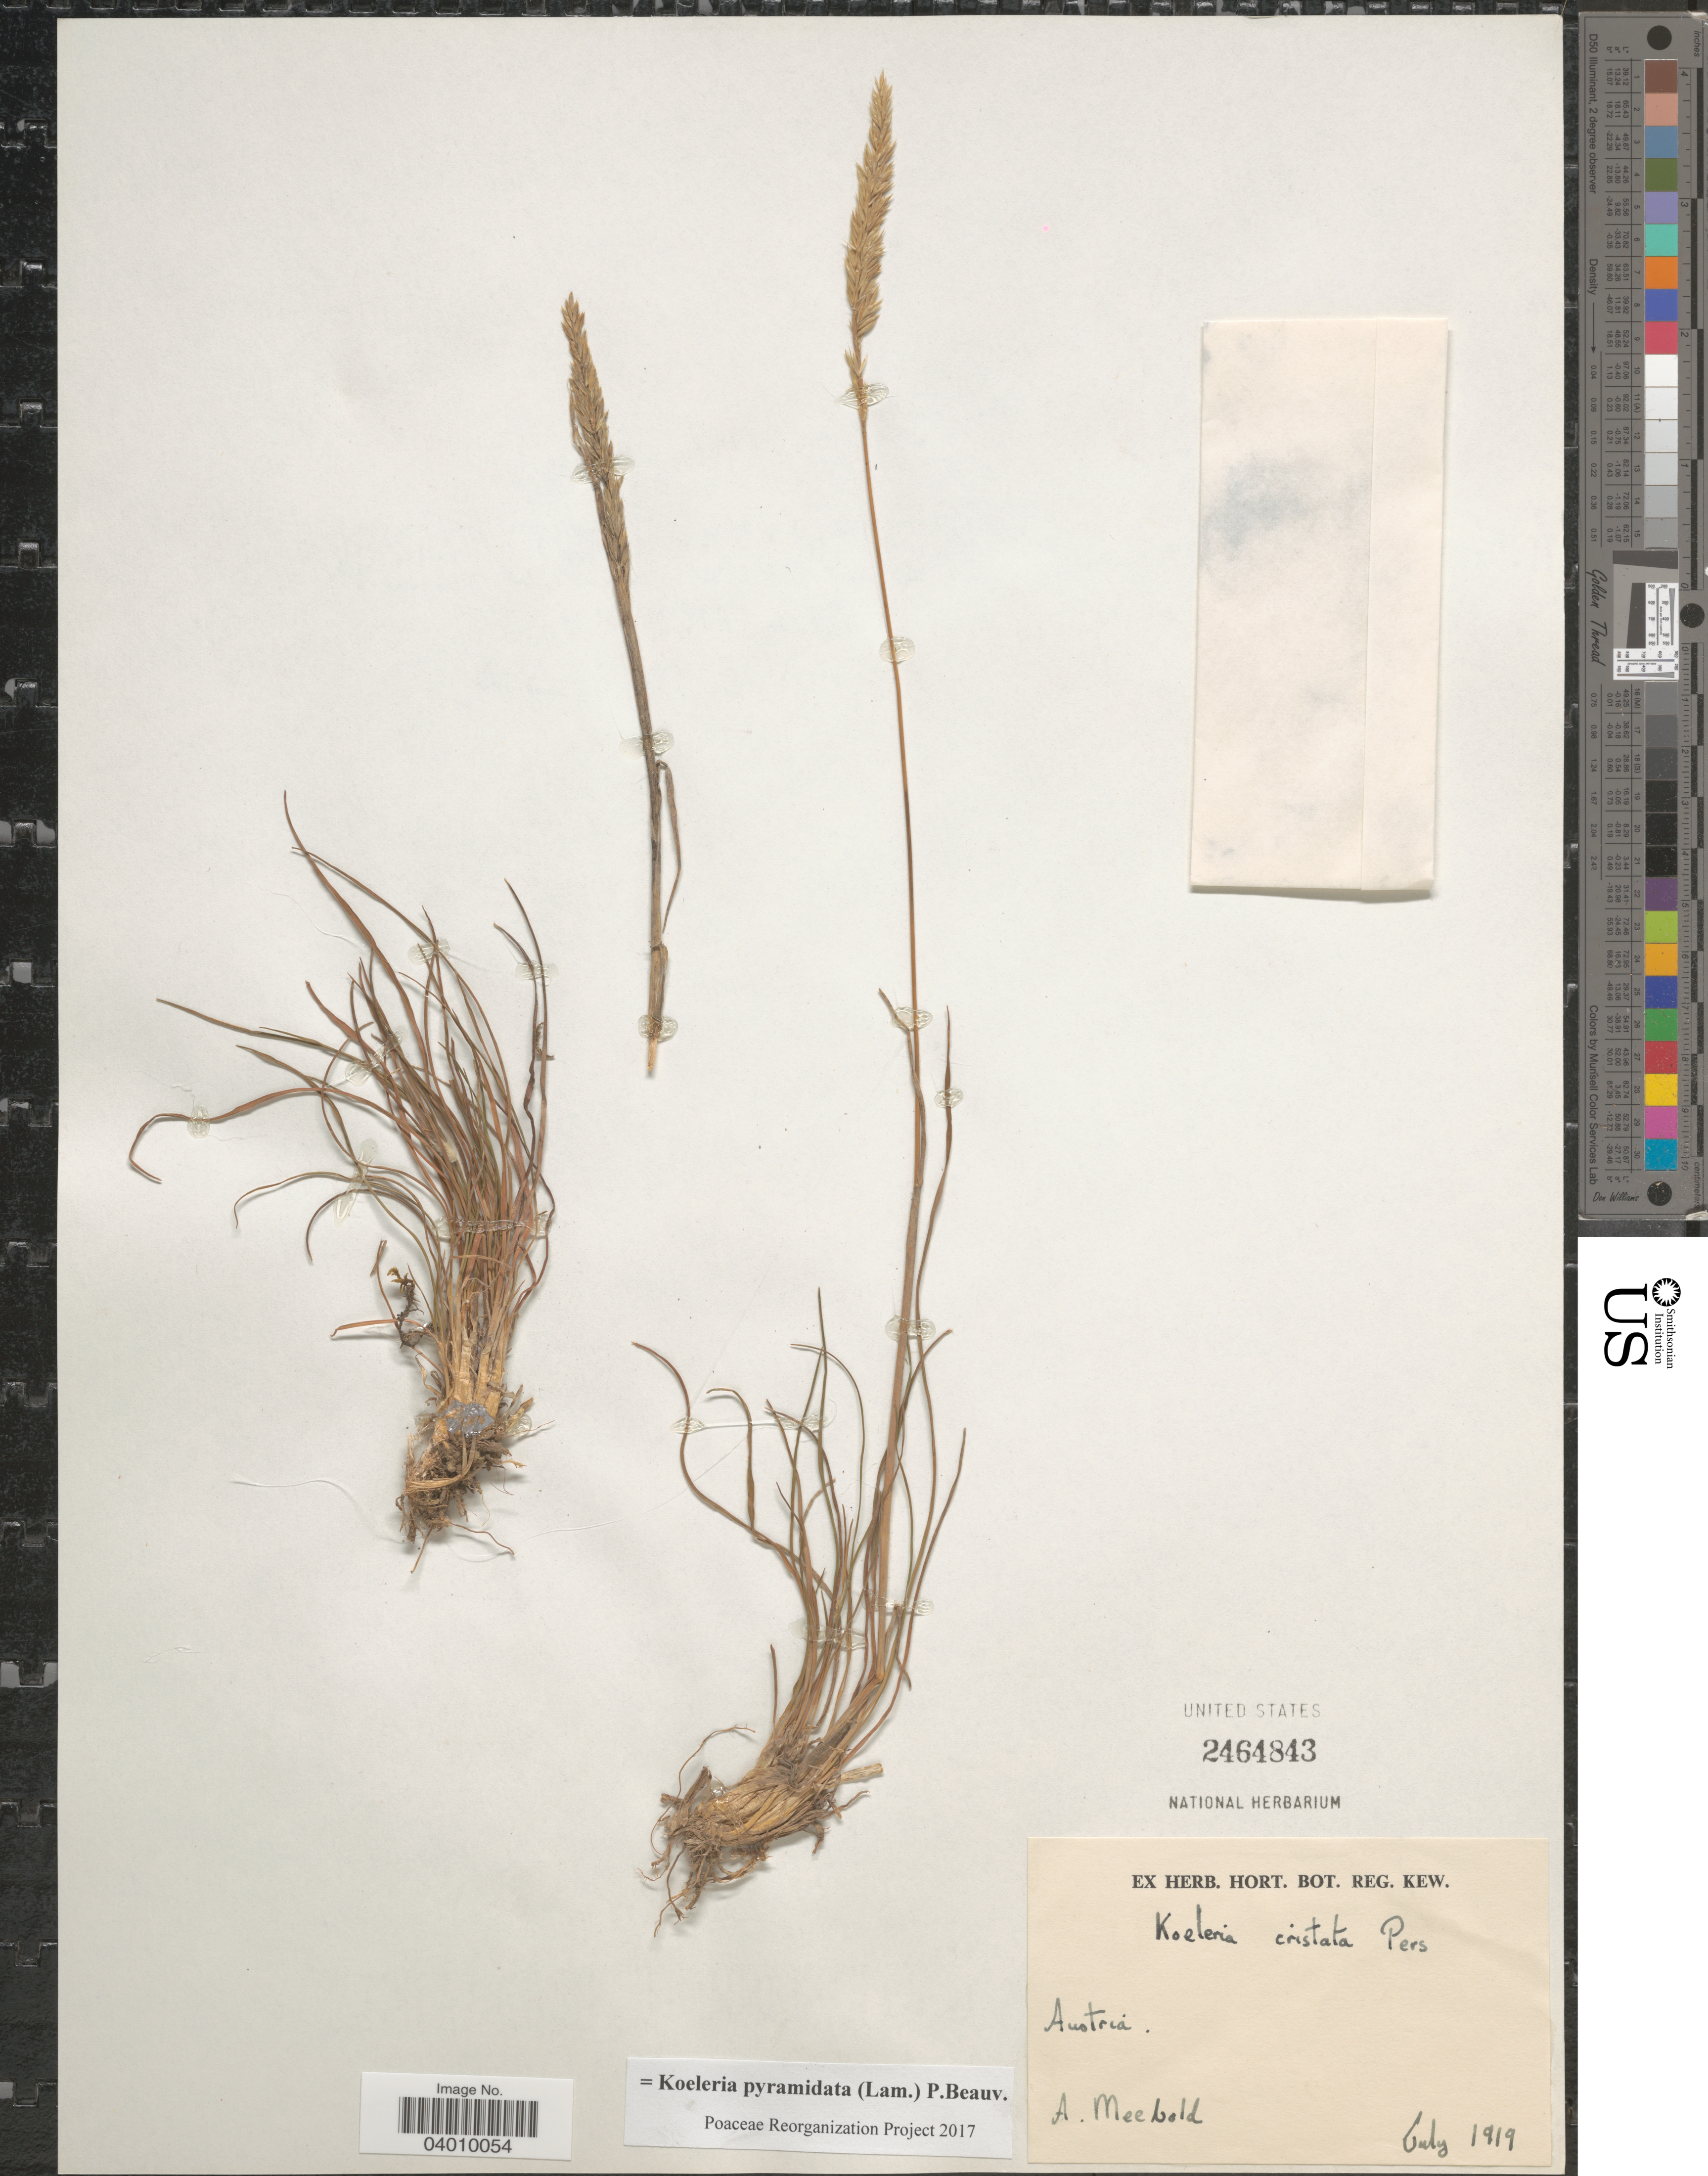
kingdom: Plantae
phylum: Tracheophyta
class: Liliopsida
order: Poales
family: Poaceae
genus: Koeleria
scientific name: Koeleria pyramidata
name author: (Lam.) P. Beauv.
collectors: A. Meebold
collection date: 1919-07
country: Austria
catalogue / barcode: US 2464843